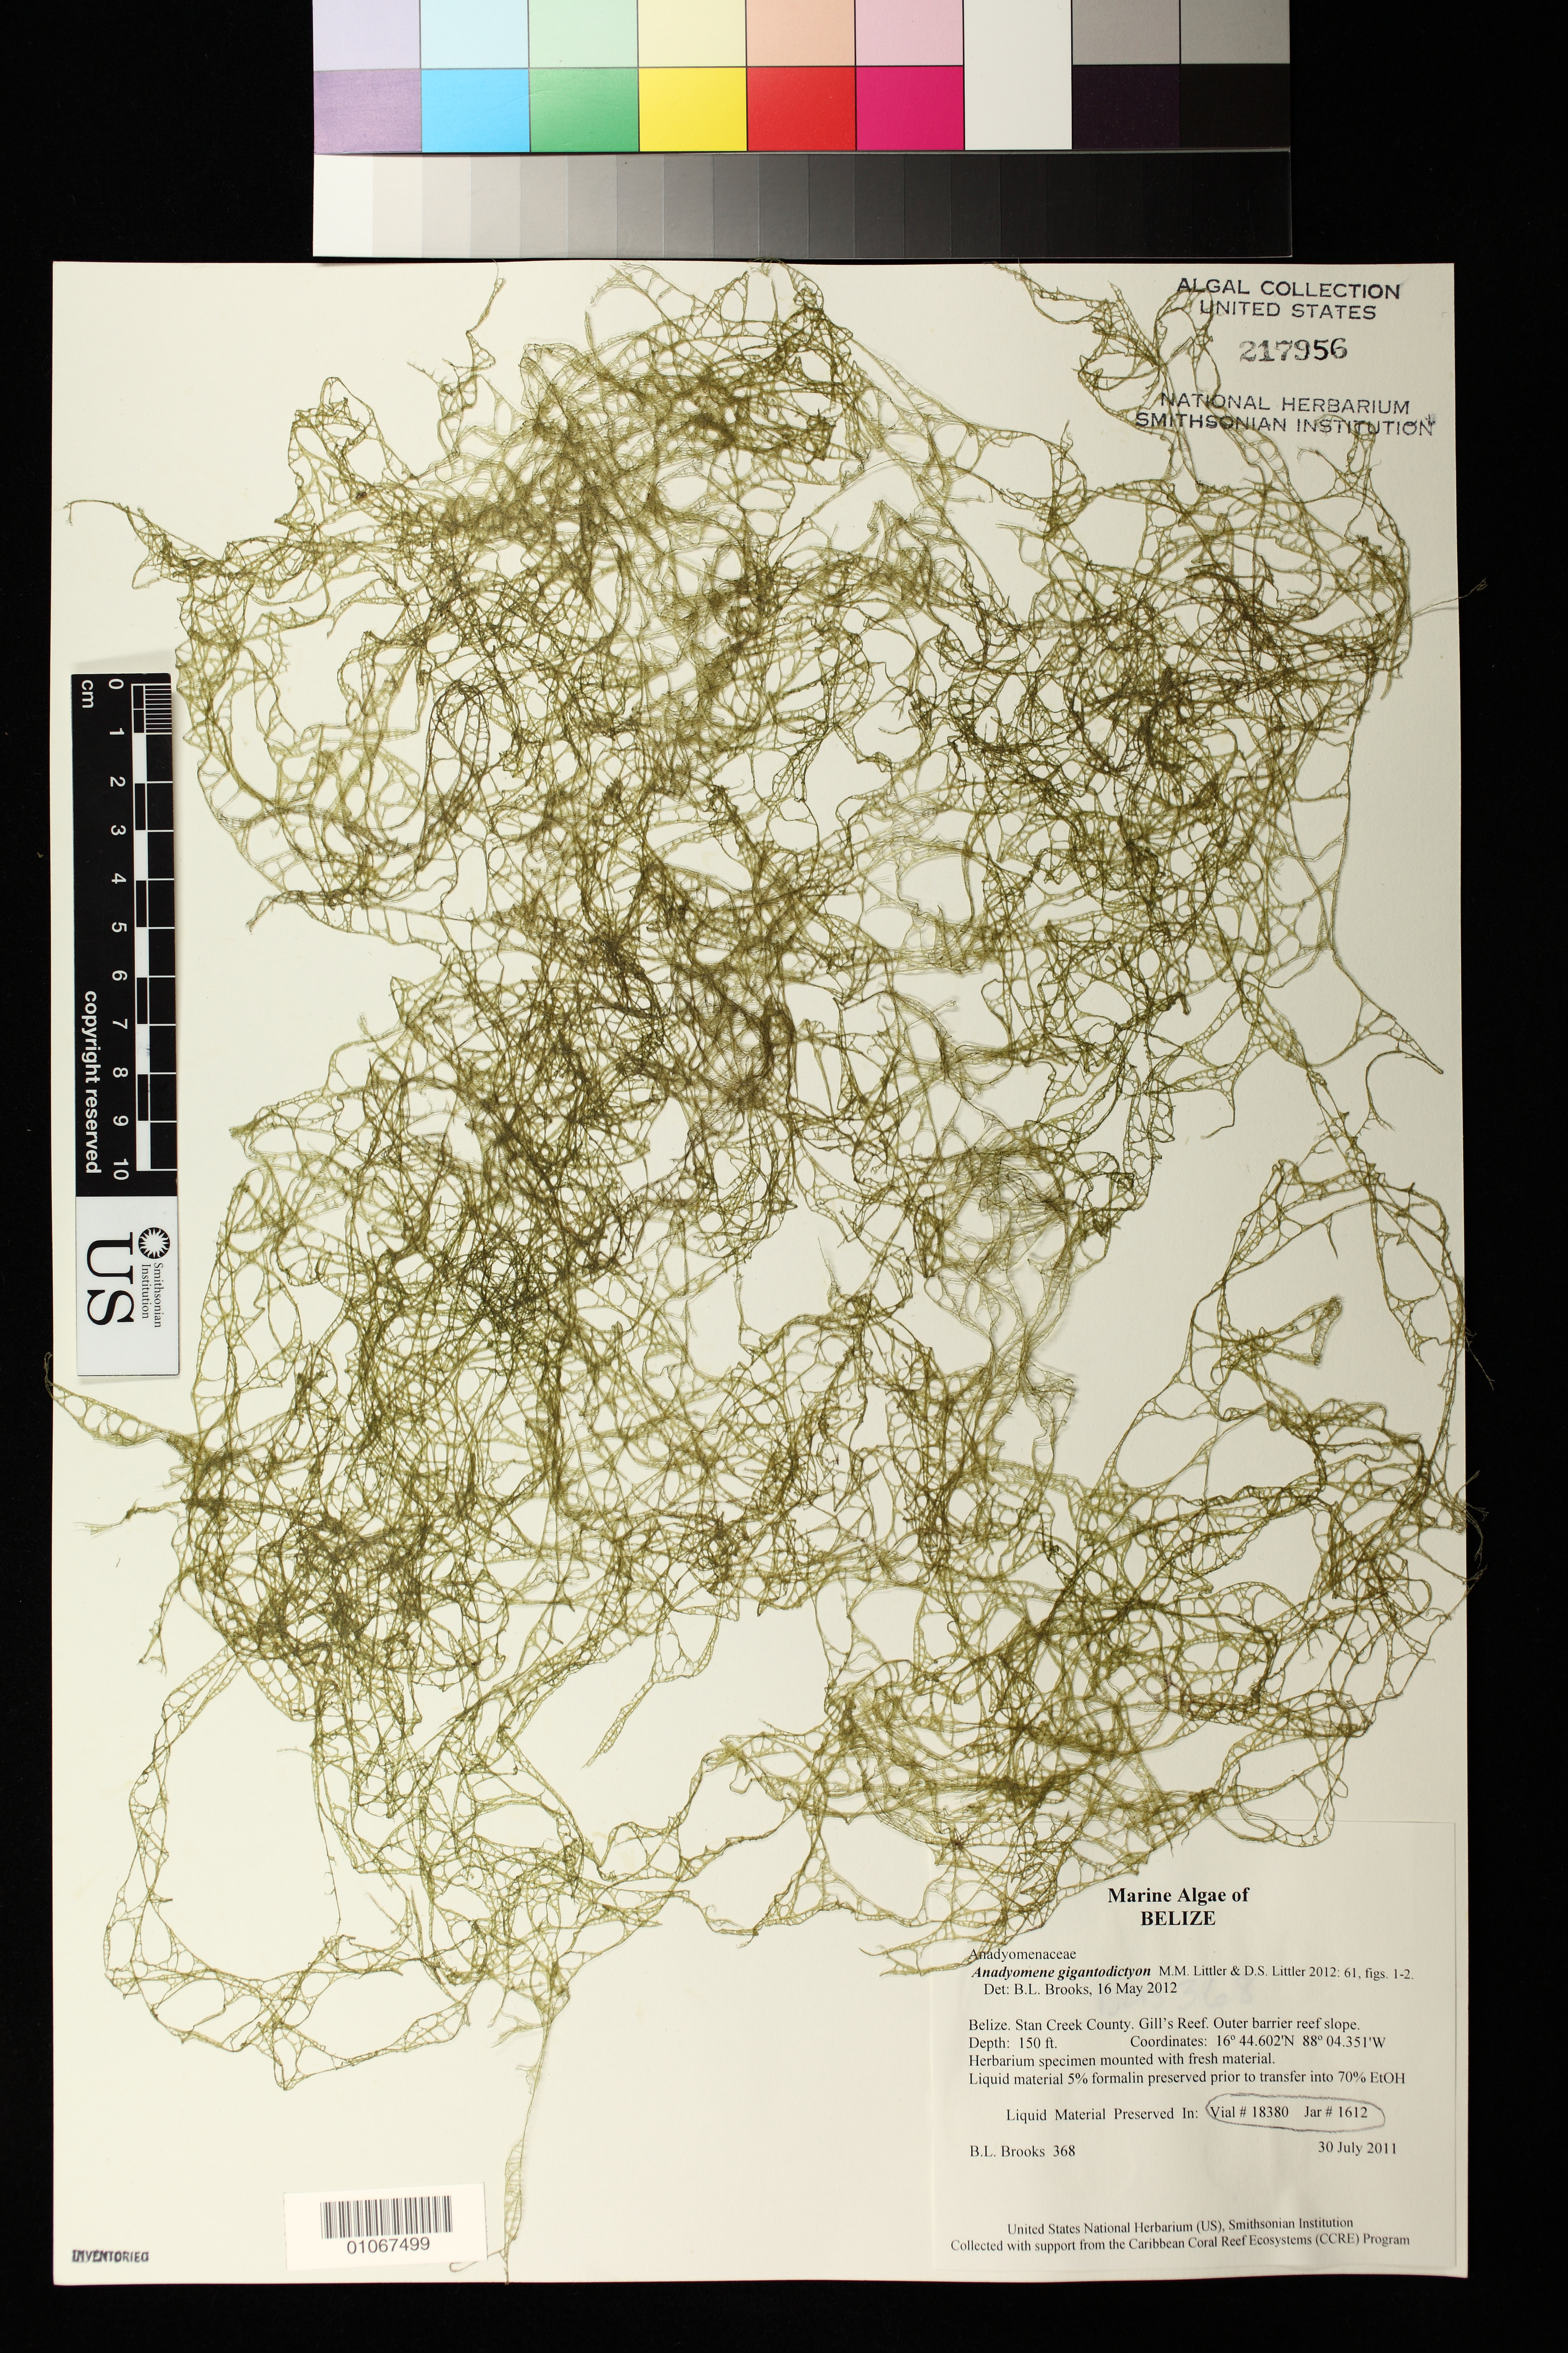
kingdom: Plantae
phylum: Chlorophyta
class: Ulvophyceae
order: Cladophorales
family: Anadyomenaceae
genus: Anadyomene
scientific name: Anadyomene gigantodictyon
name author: Littler & D.S. Littler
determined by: Brooks, B. L., (BOT), Smithsonian Institution - National Museum of Natural History (UNITED STATES)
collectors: B. Brooks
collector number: BLB 368b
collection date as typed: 30 Jul 2011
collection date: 2011-07-30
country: Belize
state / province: Stann Creek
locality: Gill's Reef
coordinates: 16 44.602"N, 88 04.351'W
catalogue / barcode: US 227066